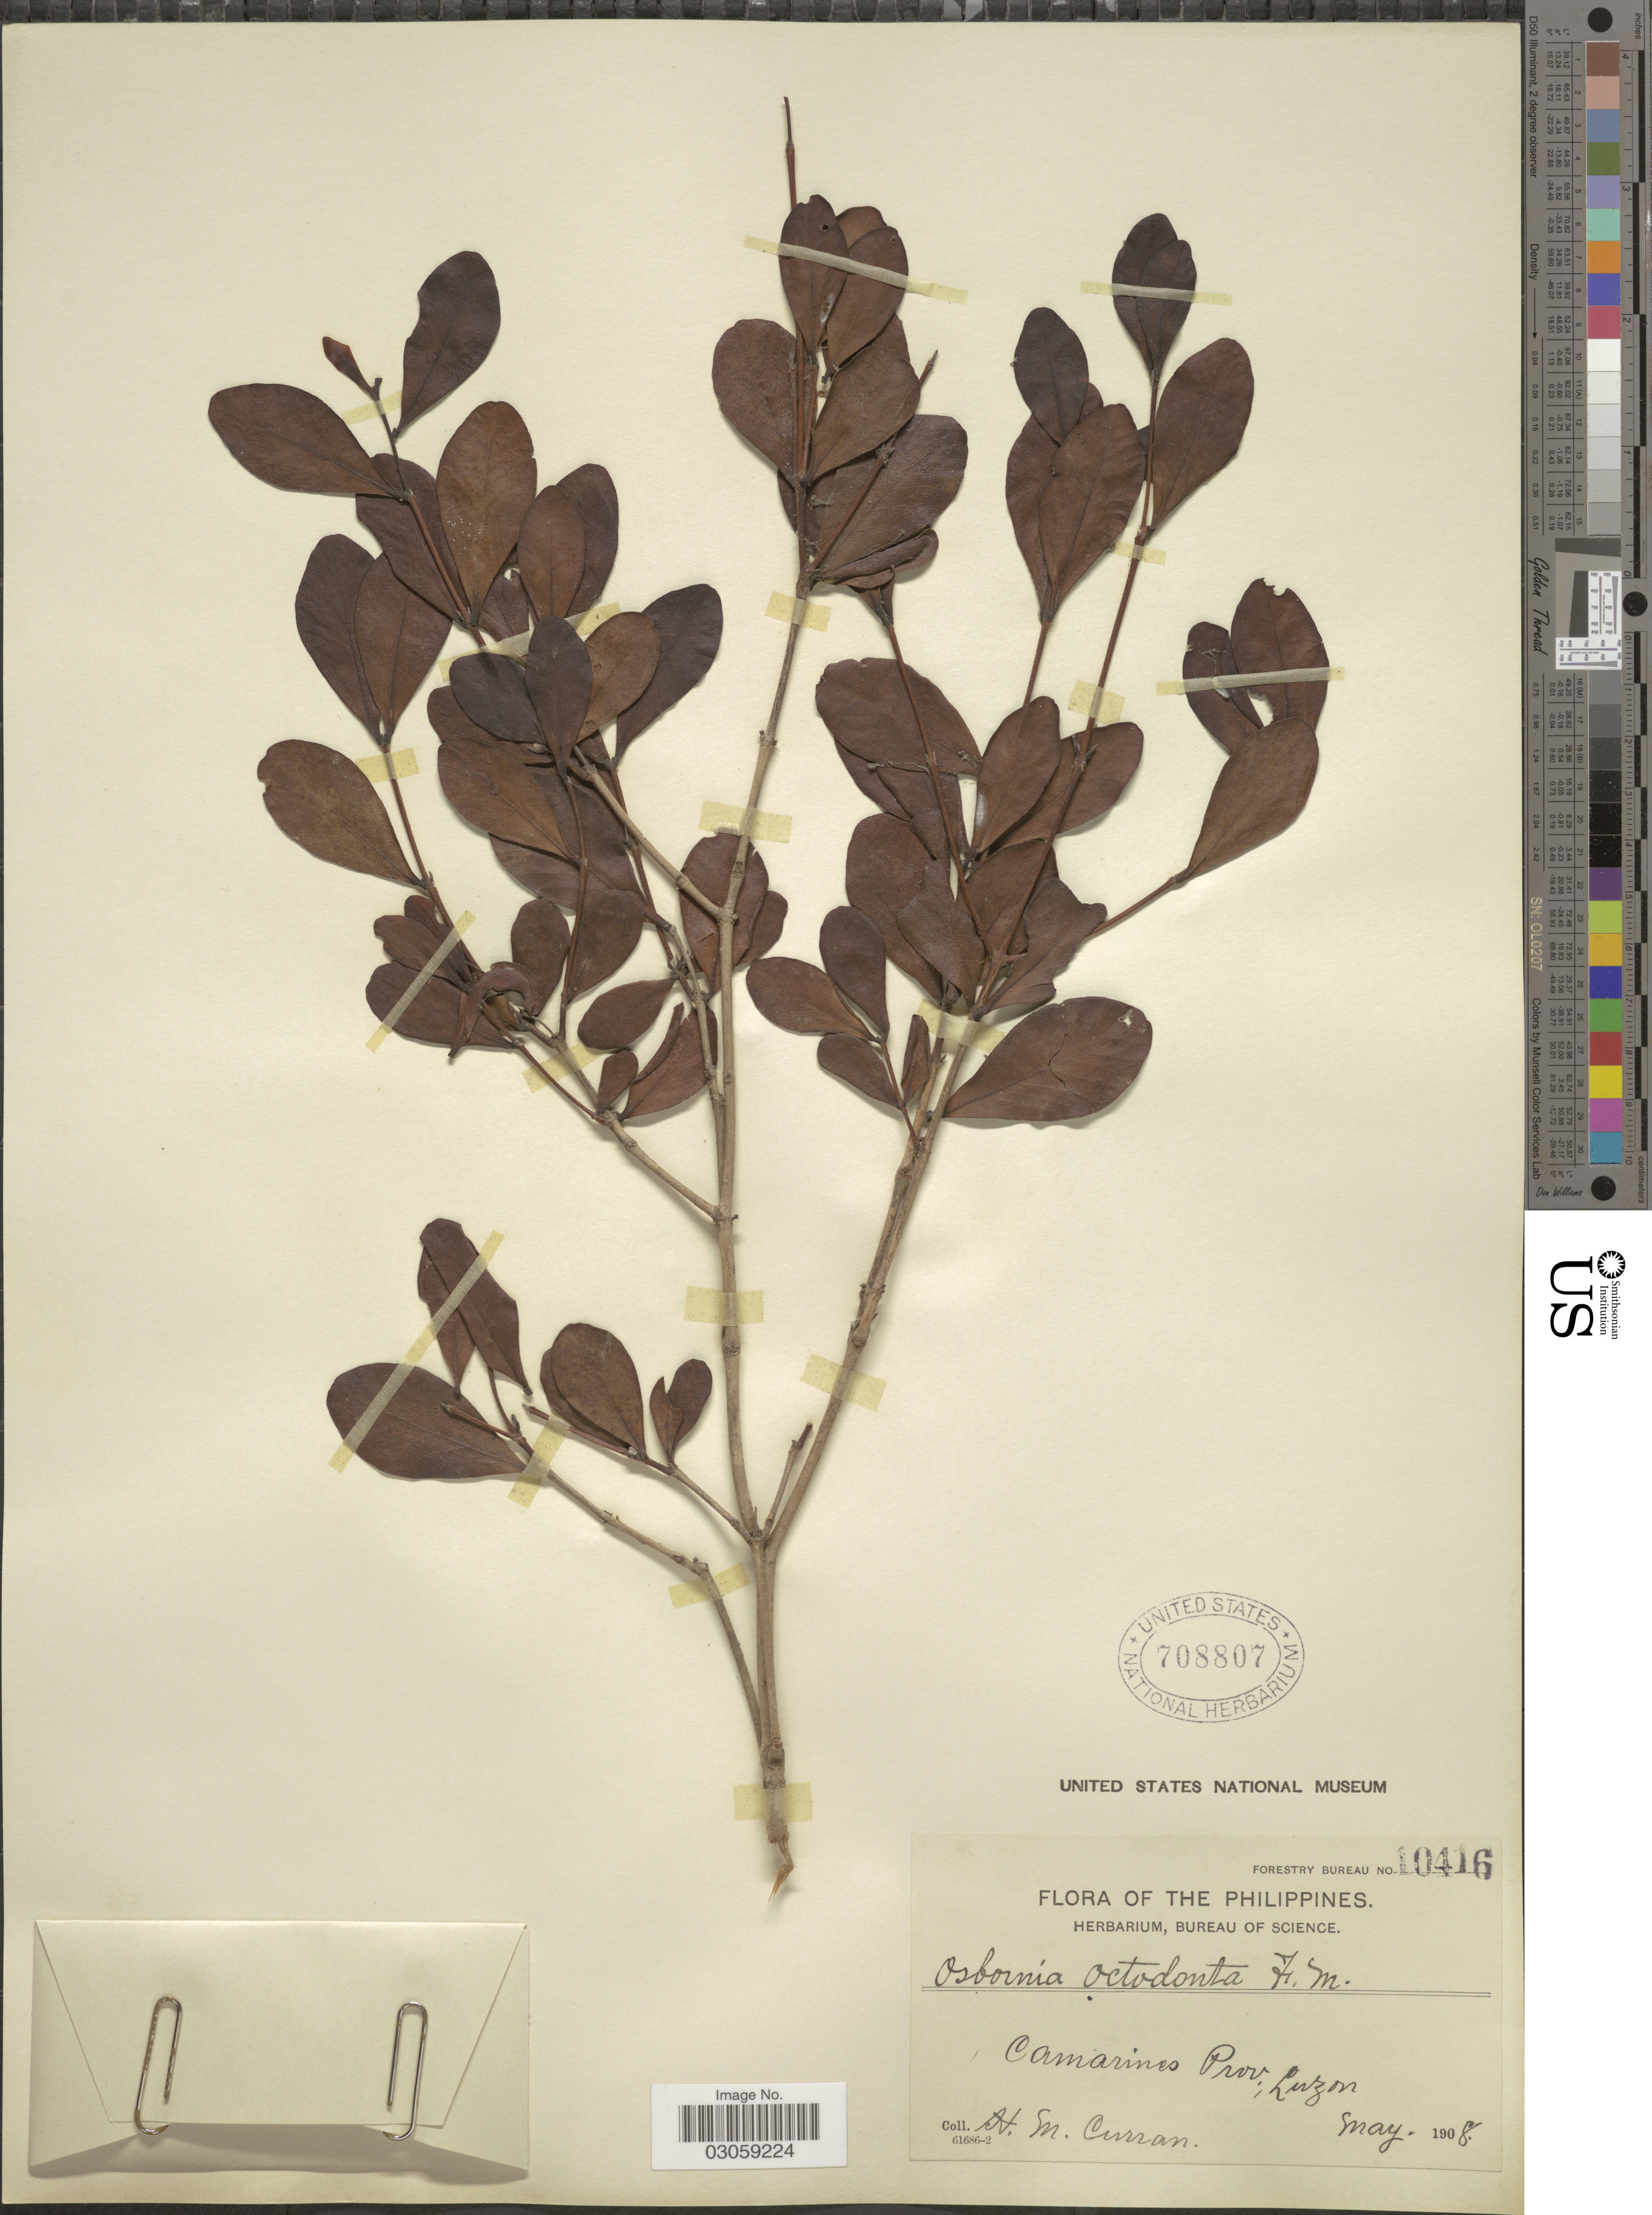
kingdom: Plantae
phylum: Tracheophyta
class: Magnoliopsida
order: Myrtales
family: Myrtaceae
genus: Osbornia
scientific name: Osbornia octodonta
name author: F. Muell.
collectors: H. M. Curran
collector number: Forestry Bureau 10416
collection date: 1908-05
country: Philippines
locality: Camarines Prov., Luzon.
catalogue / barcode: US 708807